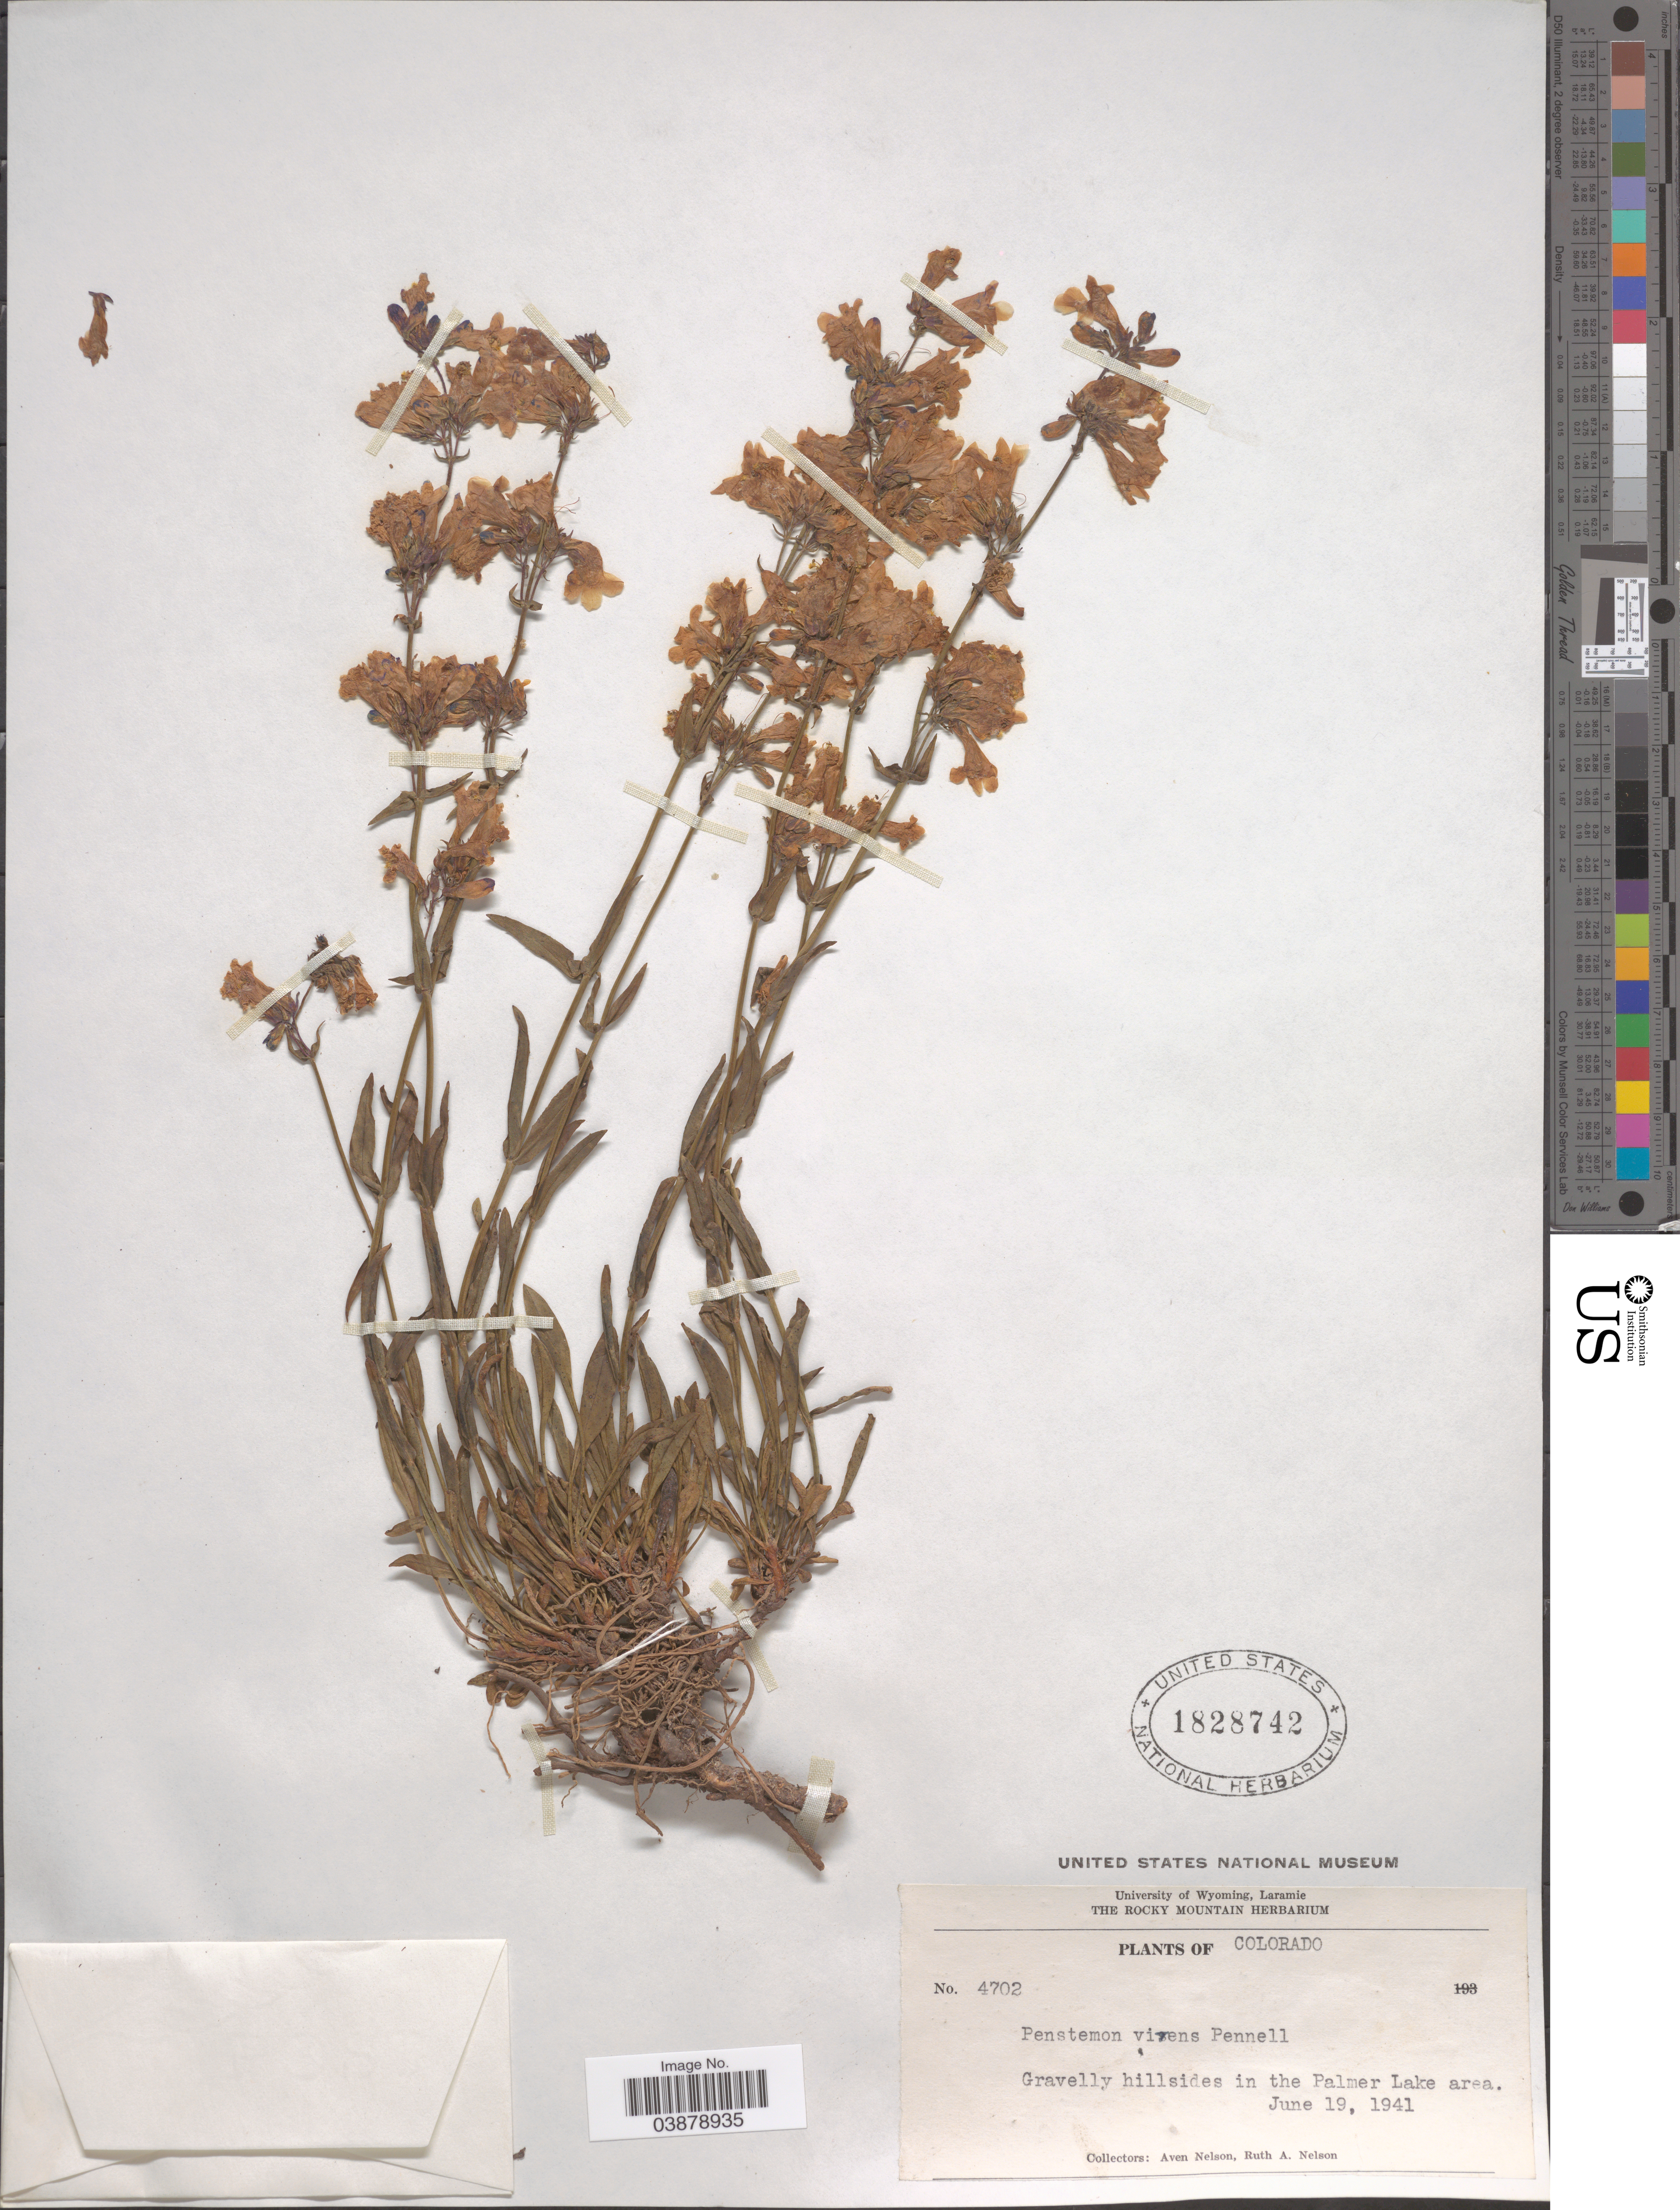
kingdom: Plantae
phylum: Tracheophyta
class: Magnoliopsida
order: Lamiales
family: Plantaginaceae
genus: Penstemon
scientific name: Penstemon virens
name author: Pennell ex Rydb.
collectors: A. Nelson & R. A. Nelson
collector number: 4702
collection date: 1941-06-19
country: United States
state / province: Colorado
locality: Gravelly hillsides in the Palmer Lake area.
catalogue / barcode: US 1828742